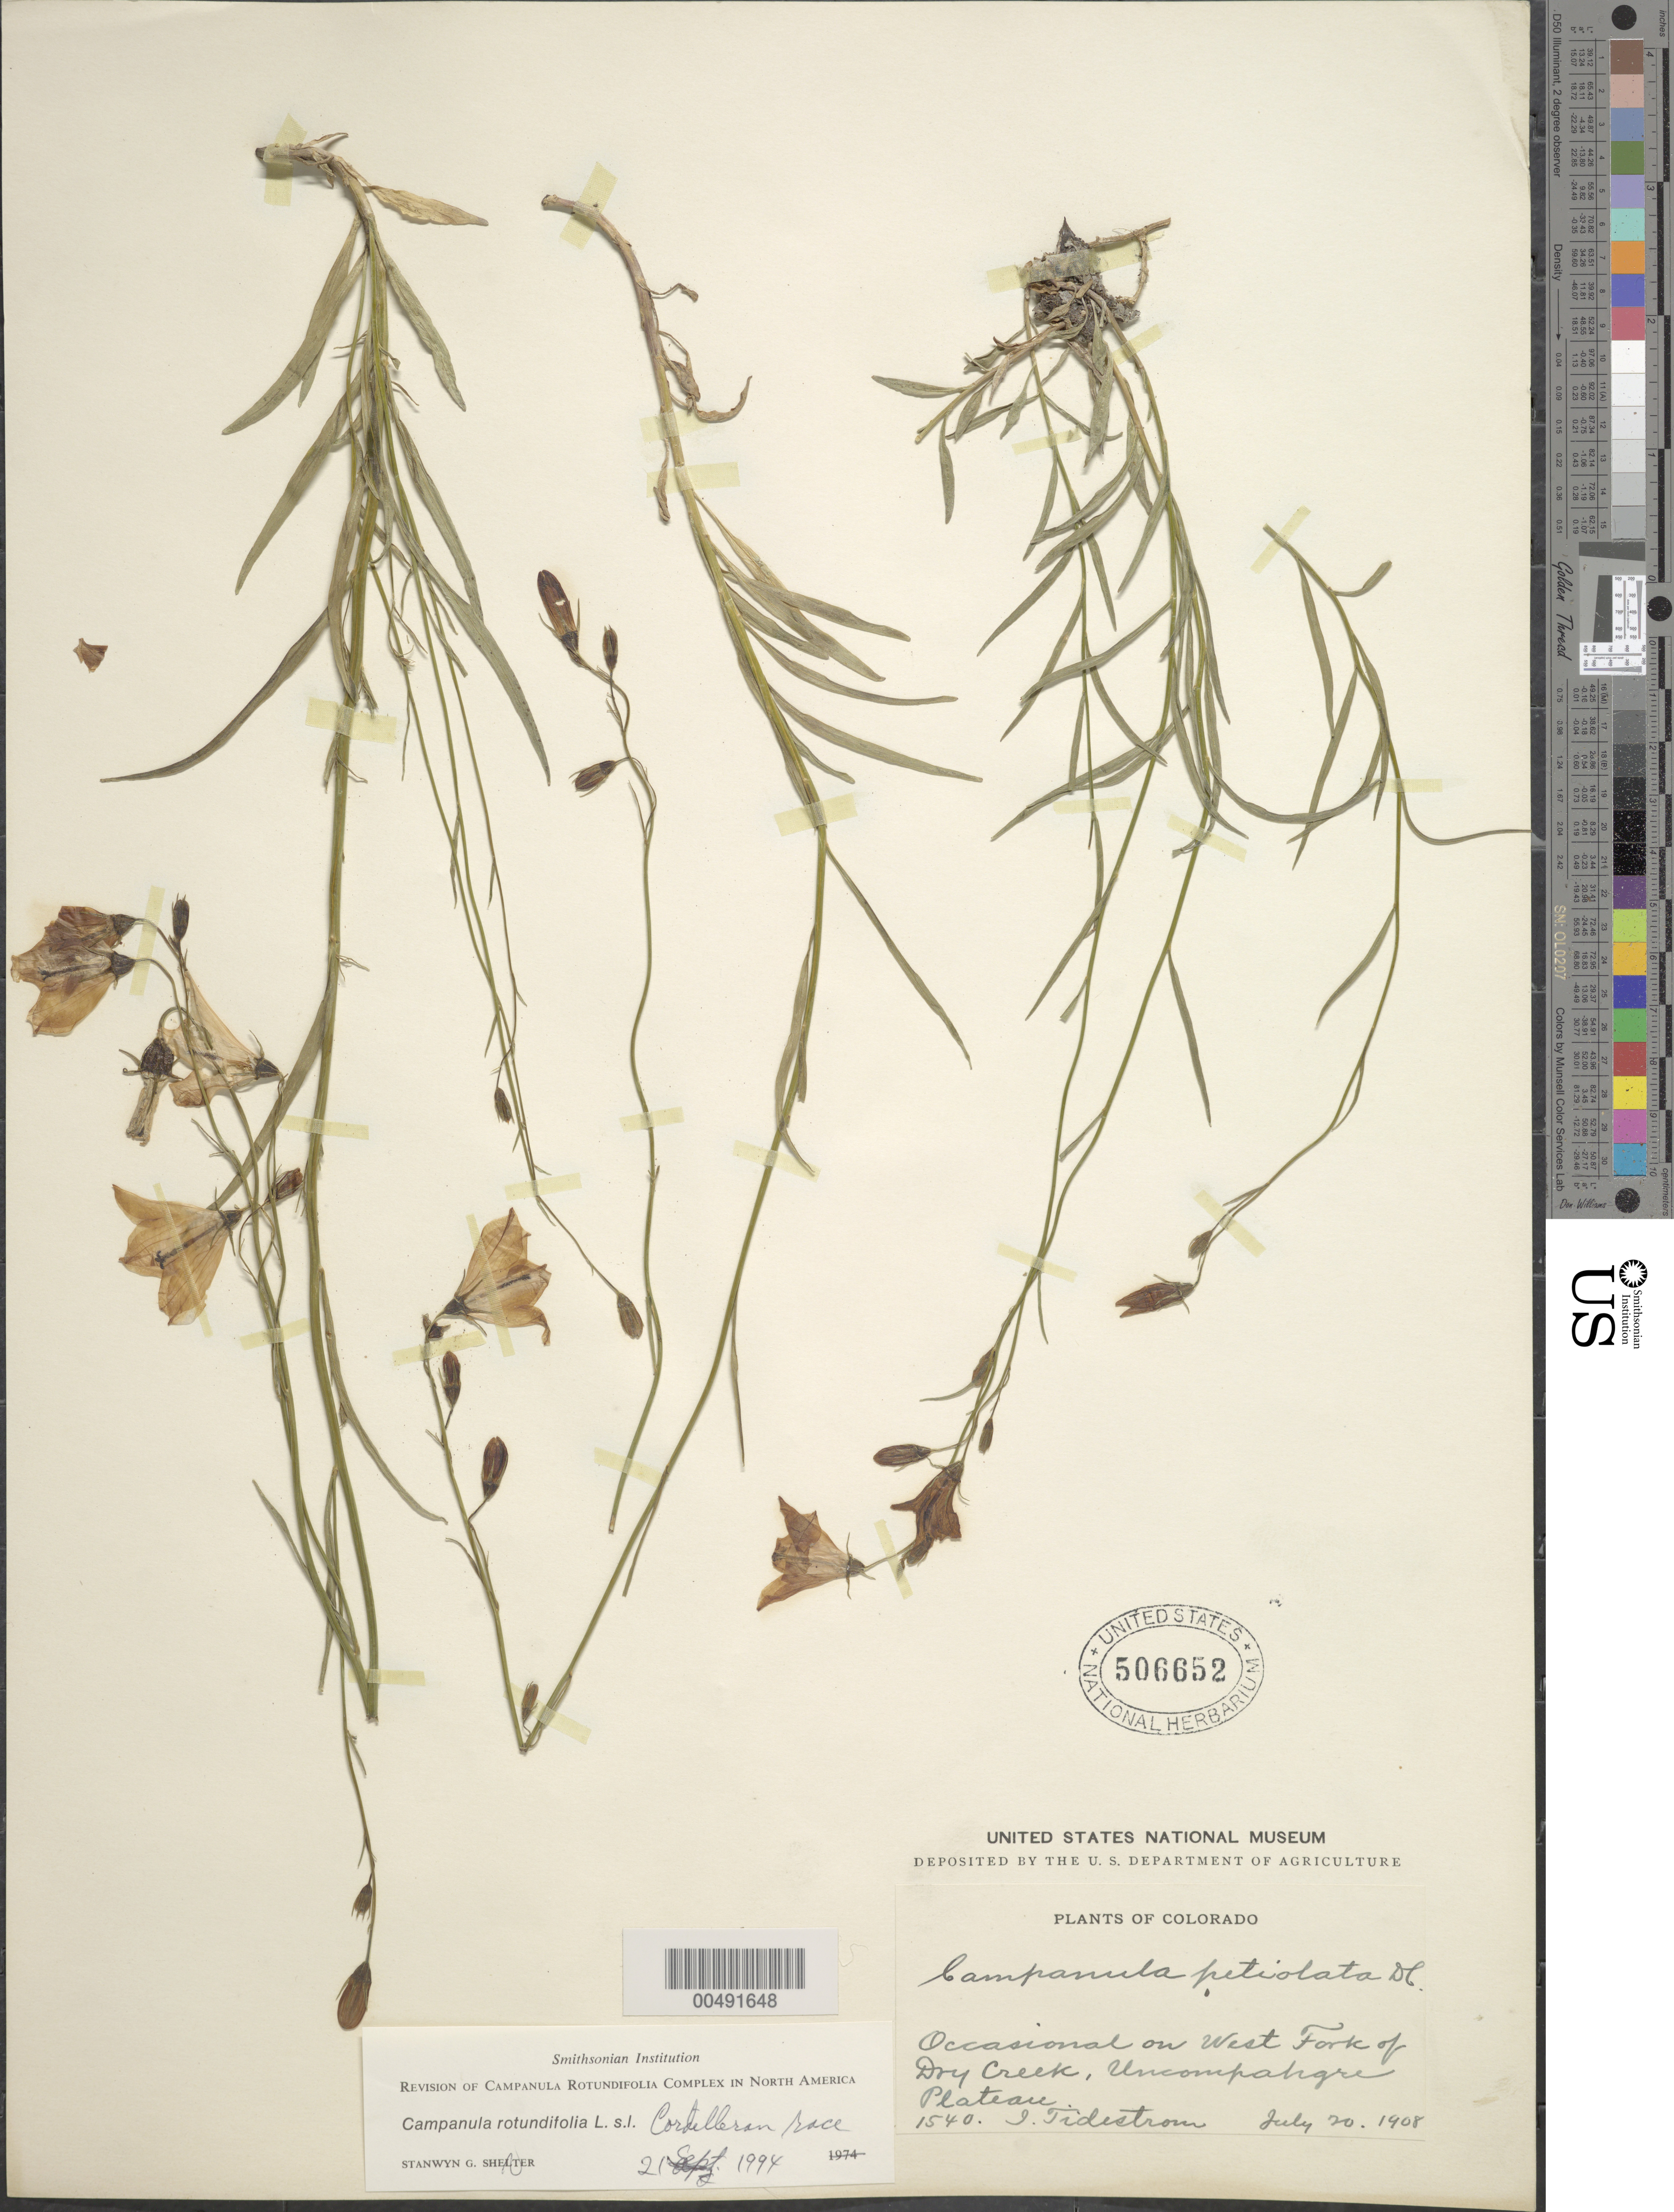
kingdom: Plantae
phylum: Tracheophyta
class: Magnoliopsida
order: Asterales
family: Campanulaceae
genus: Campanula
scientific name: Campanula rotundifolia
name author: L.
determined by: Shetler, Stanwyn G., (US), NMNH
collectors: I. F. Tidestrom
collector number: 1540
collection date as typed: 20 Jul 1908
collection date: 1908-07-20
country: United States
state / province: Colorado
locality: West Fork of Dry Creek, Uncompahgre Plateau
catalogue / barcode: US 506652